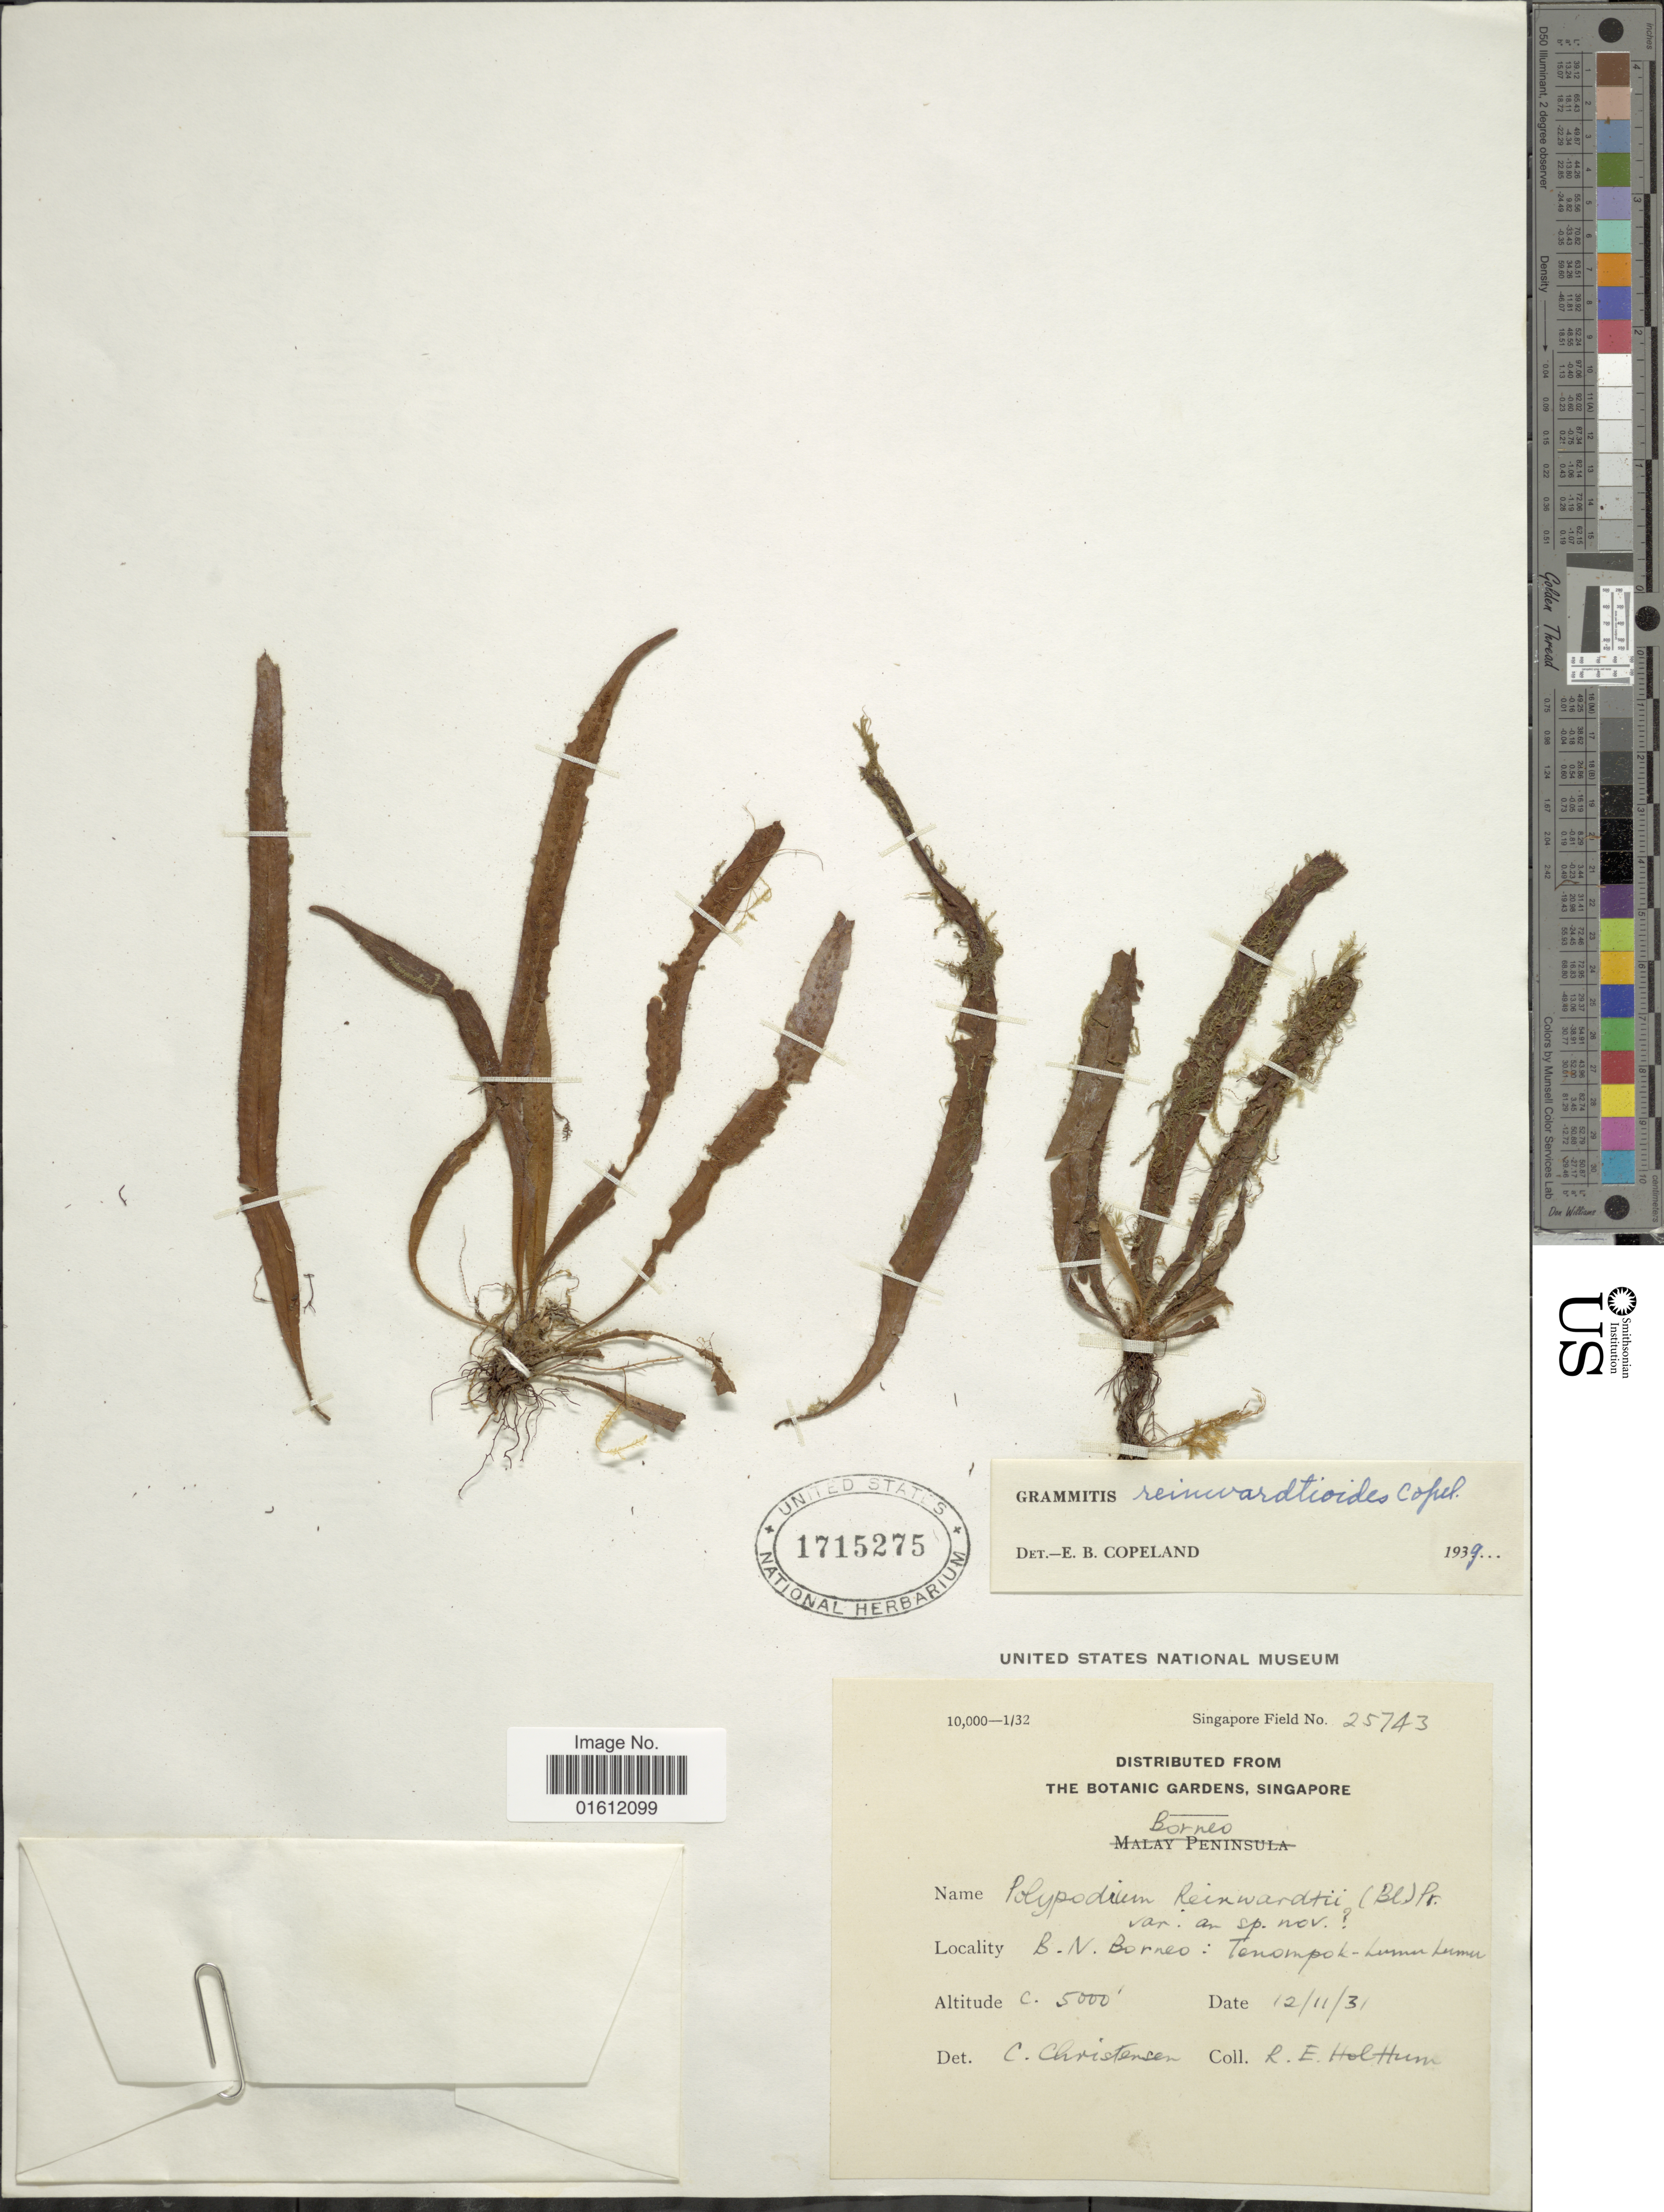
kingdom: Plantae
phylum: Tracheophyta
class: Polypodiopsida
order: Polypodiales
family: Polypodiaceae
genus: Oreogrammitis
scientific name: Oreogrammitis reinwardtioides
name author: (Copel.) Parris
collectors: R. E. Holttum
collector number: Singapore Field 25743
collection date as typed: Transcribed d/m/y: 12/11/31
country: Malaysia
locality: Borneo, B.N. Borneo: Tenompok- [illegible text]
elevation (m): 1524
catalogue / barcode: US 1715275